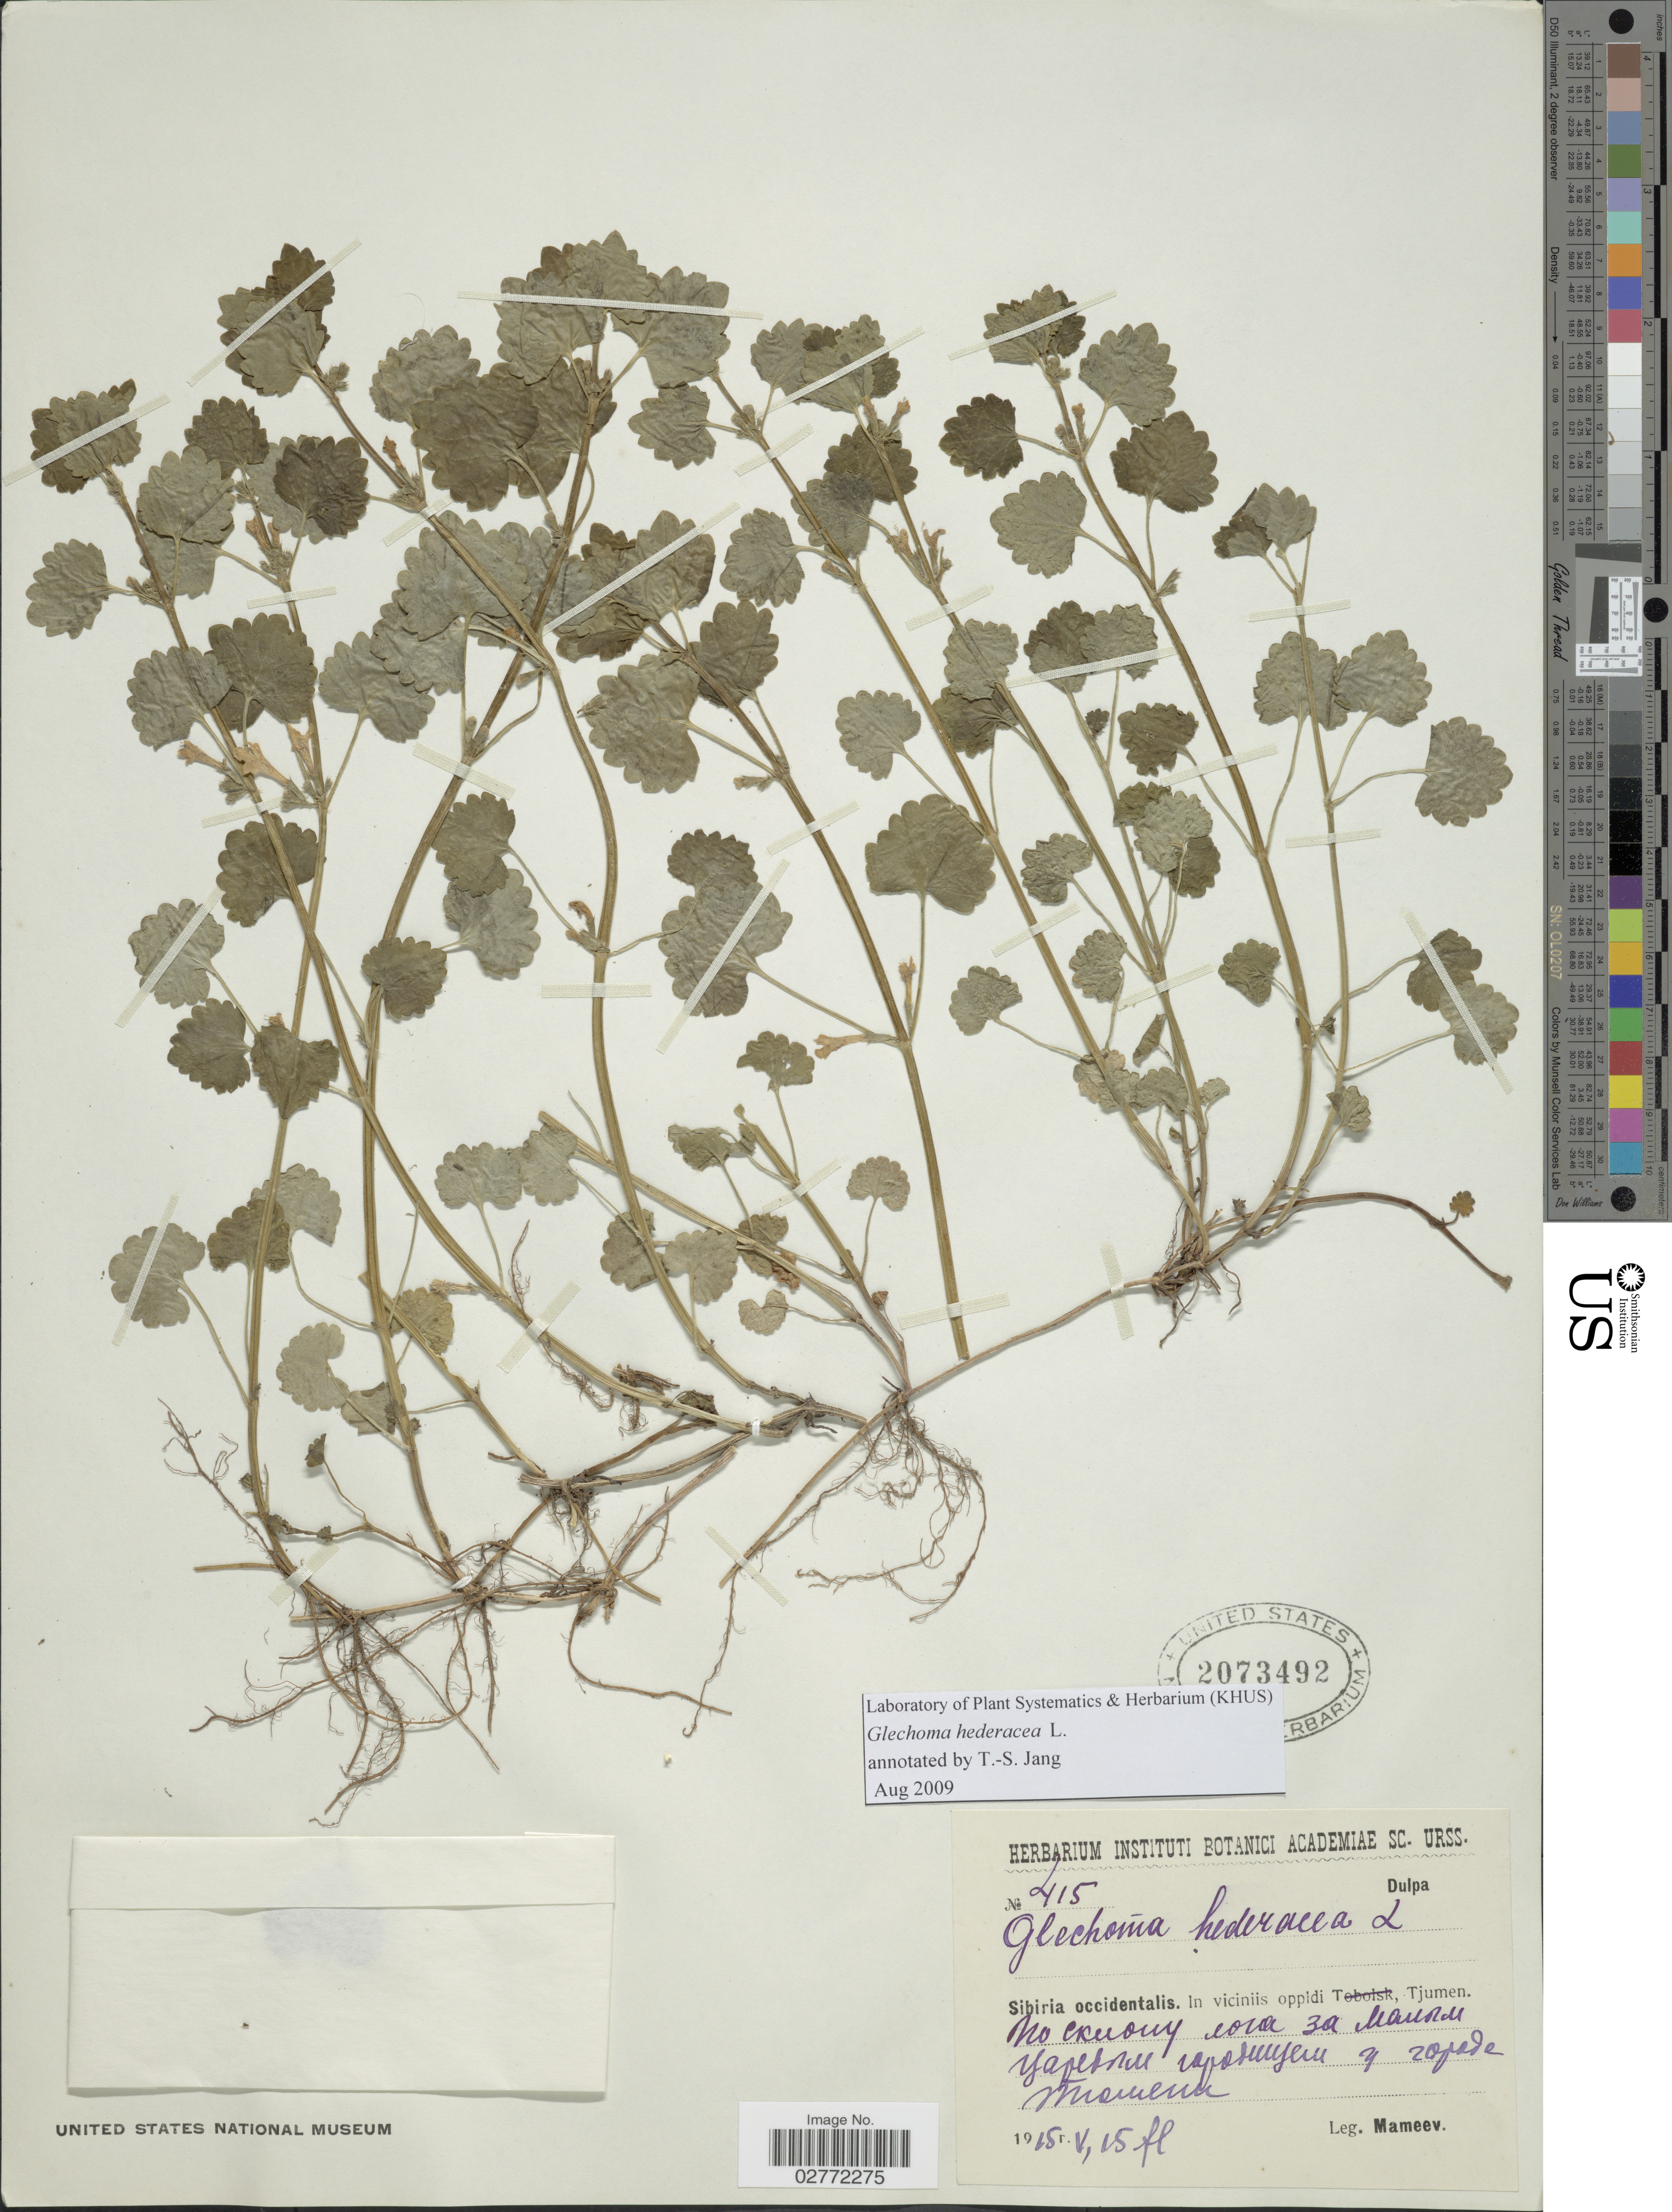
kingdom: Plantae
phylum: Tracheophyta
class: Magnoliopsida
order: Lamiales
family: Lamiaceae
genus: Glechoma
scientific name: Glechoma hederacea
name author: L.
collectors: Mameev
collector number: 415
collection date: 1918-05-15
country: Russian Federation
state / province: Tyumen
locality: Sibiria occidentalis. In viciniis oppidi, Tjumen.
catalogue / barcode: US 2073492